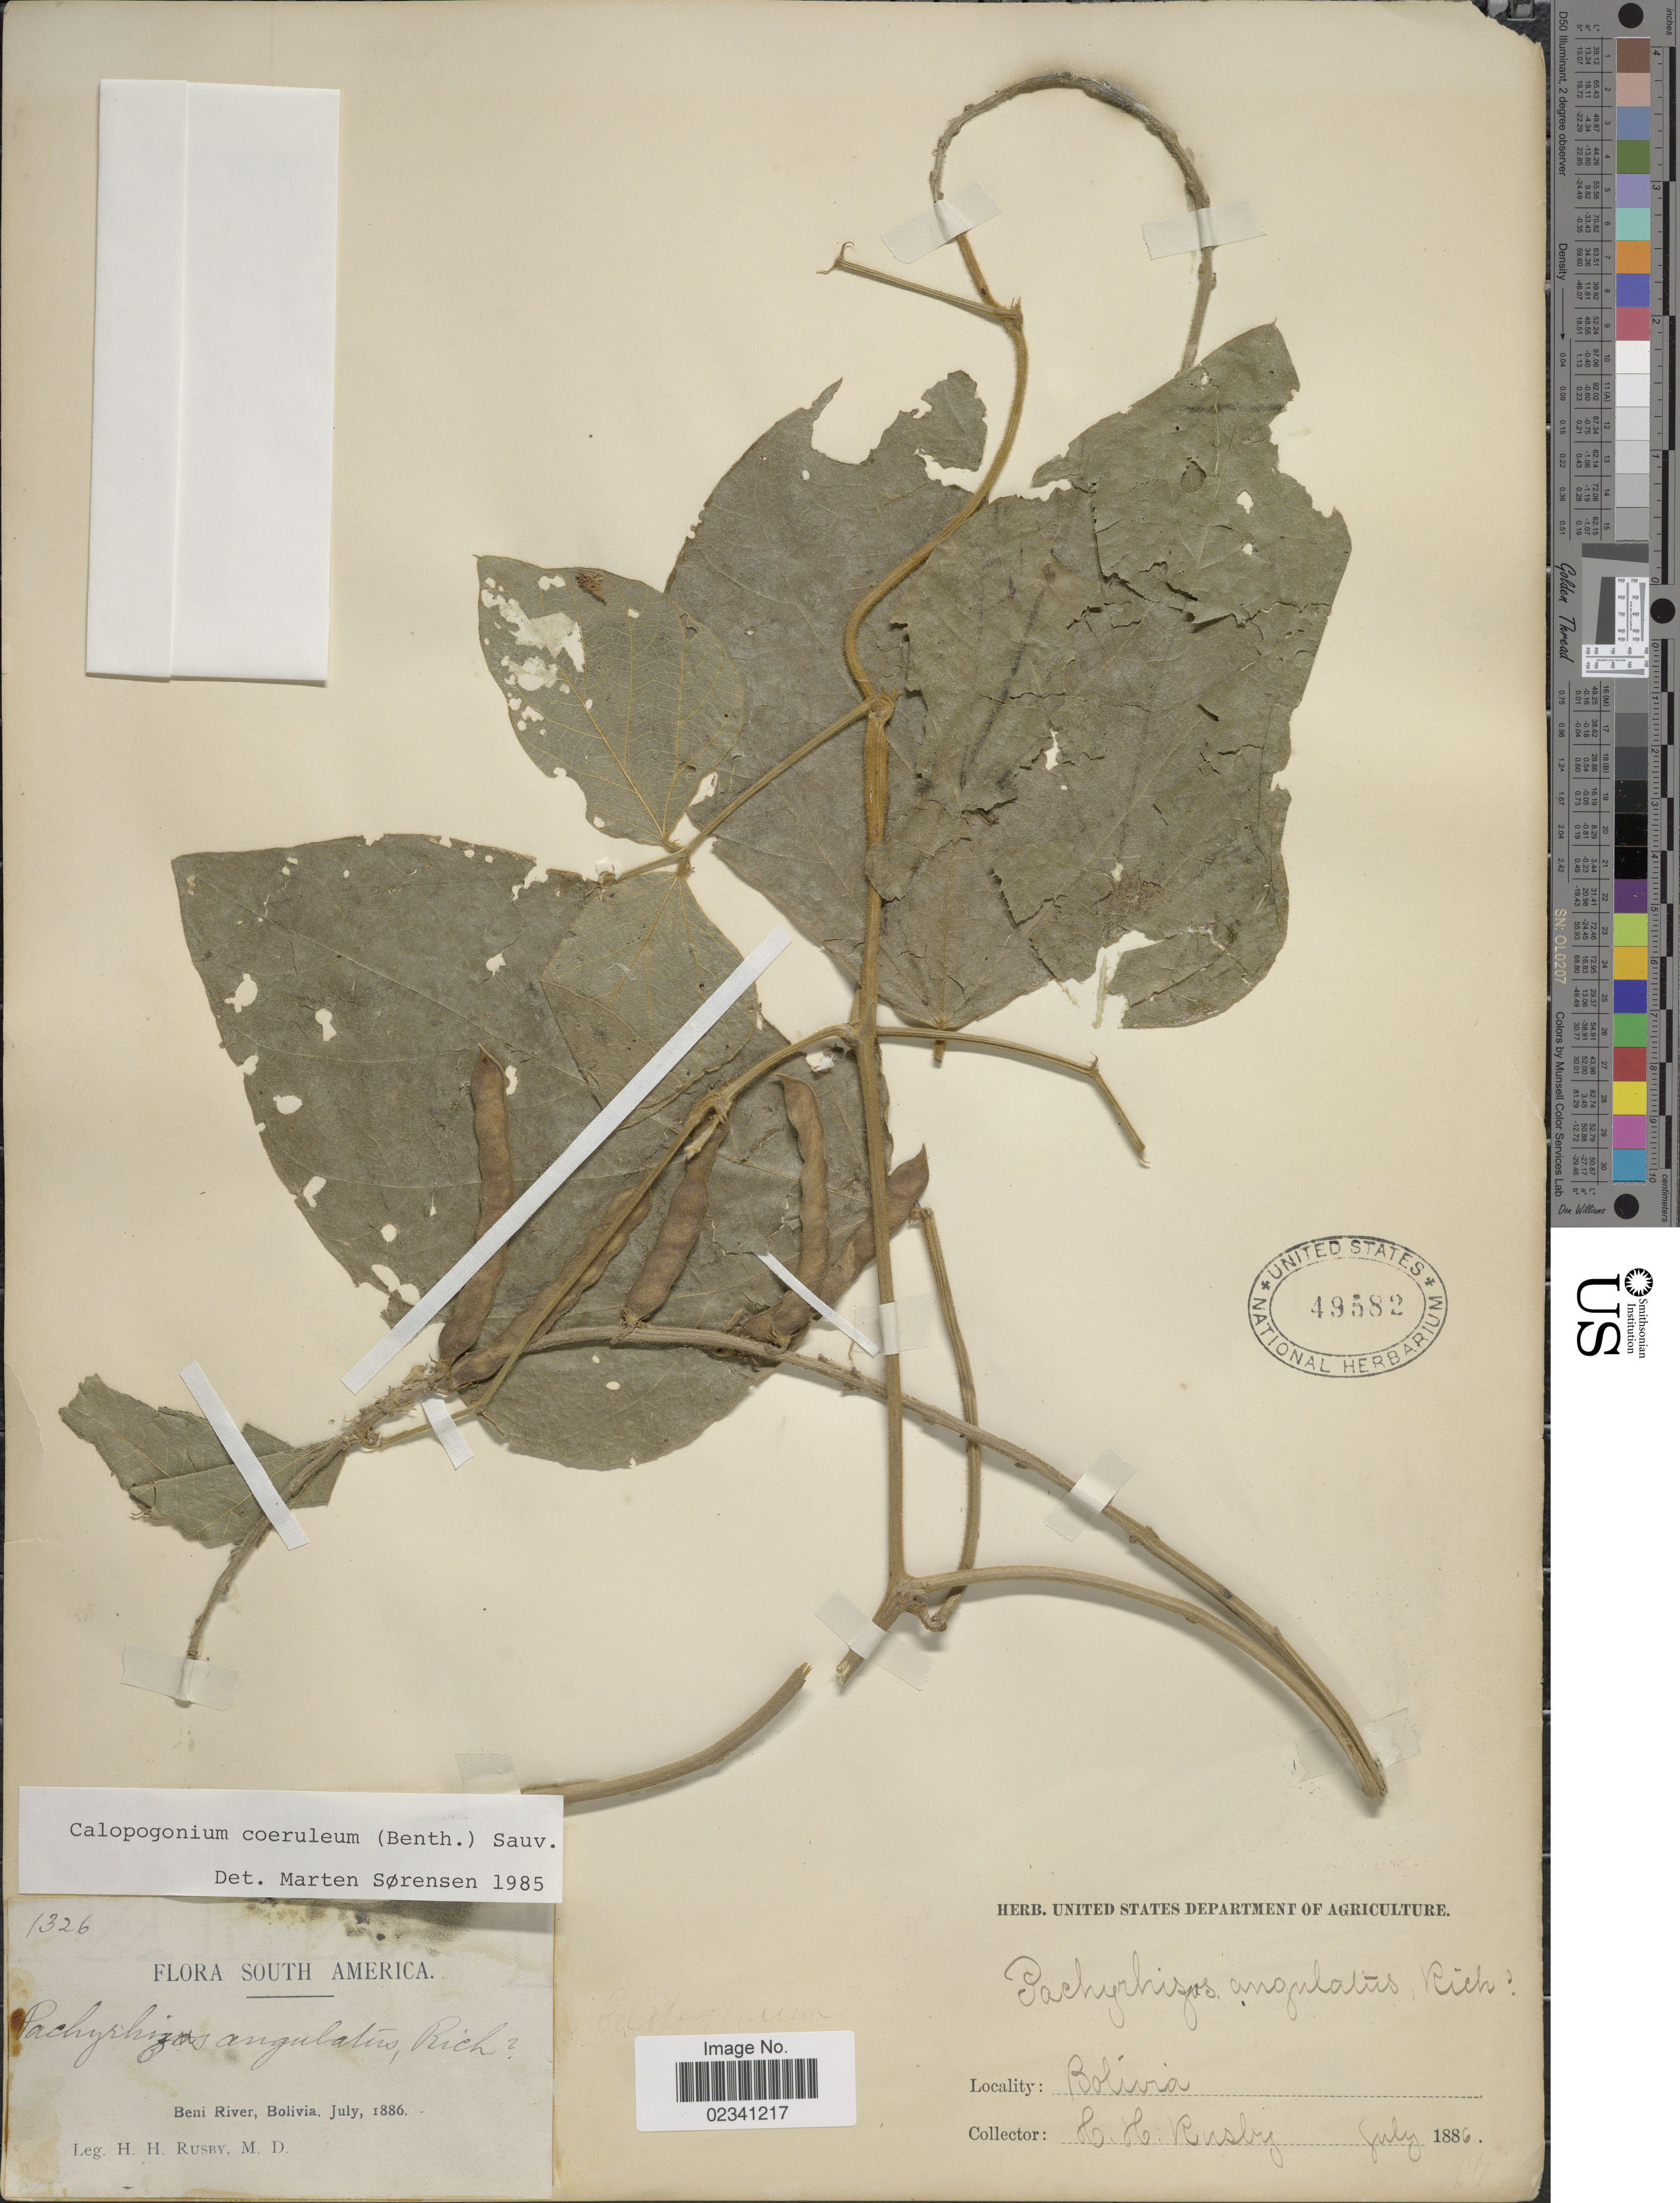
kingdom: Plantae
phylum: Tracheophyta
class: Magnoliopsida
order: Fabales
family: Fabaceae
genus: Calopogonium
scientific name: Calopogonium caeruleum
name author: (Benth.) C. Wright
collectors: H. H. Rusby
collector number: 1326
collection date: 1886-07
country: Bolivia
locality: Beni River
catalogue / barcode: US 49582